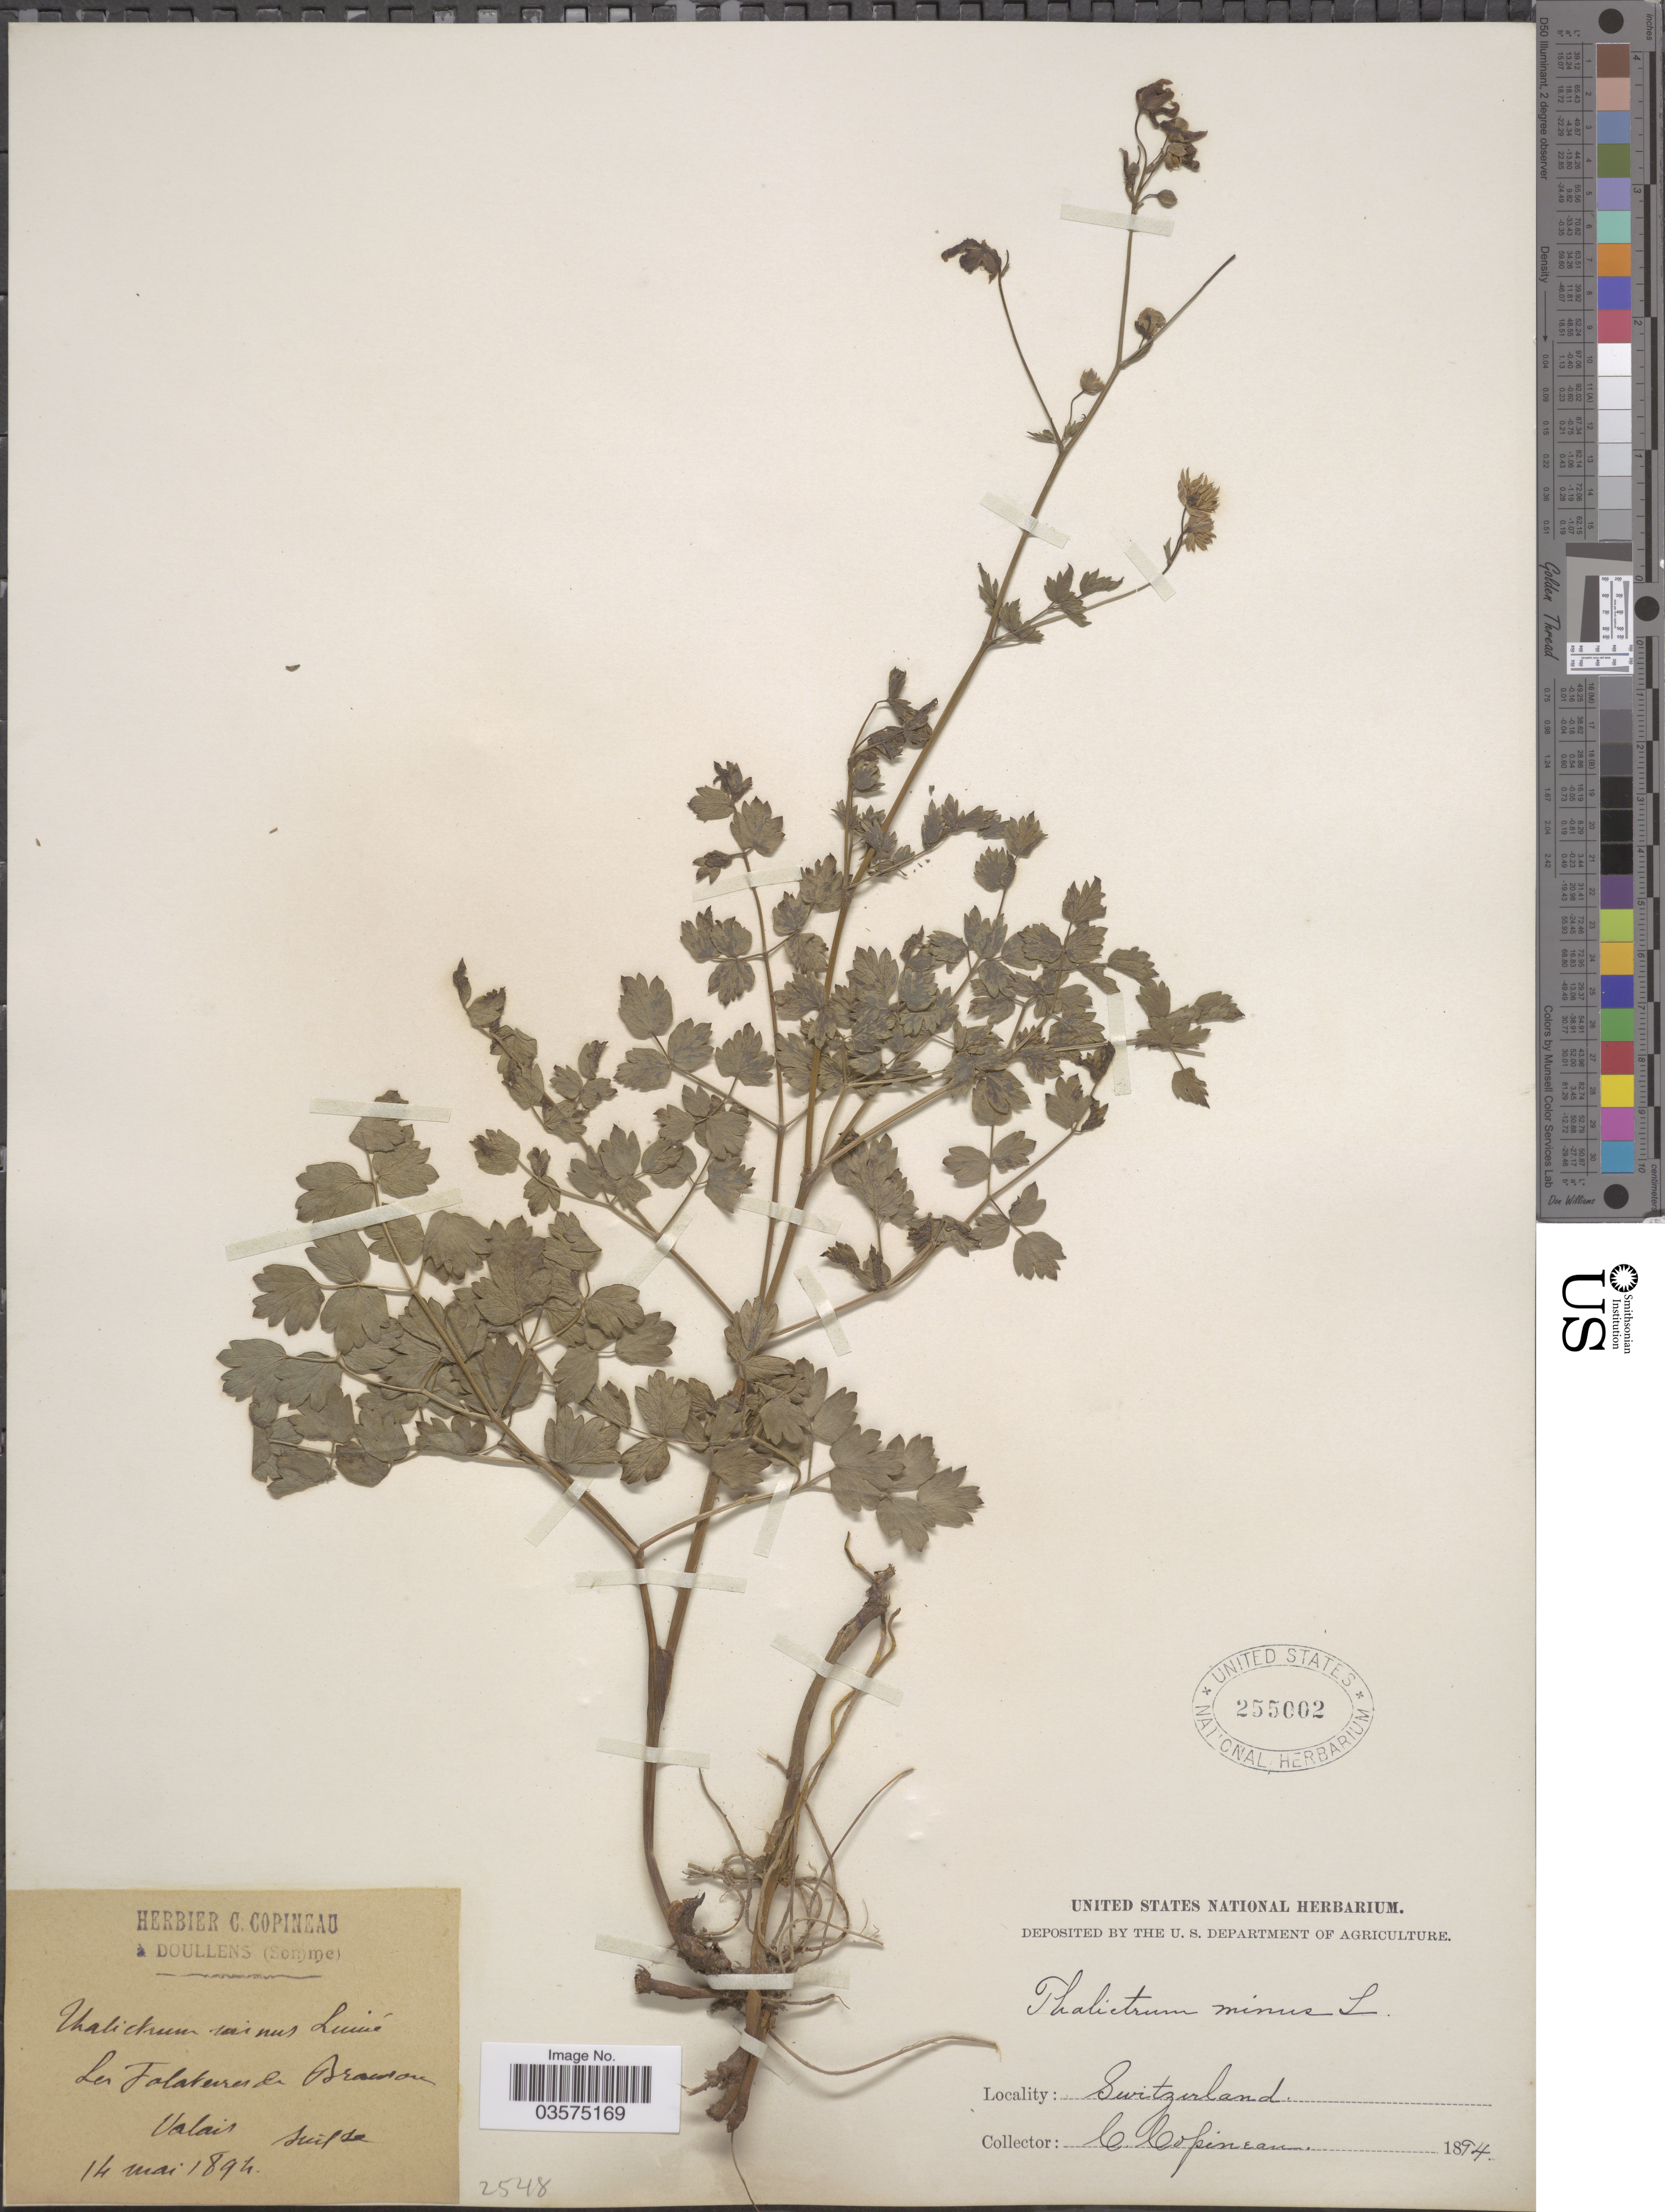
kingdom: Plantae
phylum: Tracheophyta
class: Magnoliopsida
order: Ranunculales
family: Ranunculaceae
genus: Thalictrum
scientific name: Thalictrum minus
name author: L.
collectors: C. Copineau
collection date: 1894-05-14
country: Switzerland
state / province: Valais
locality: Les Falatures de Brandon. Suisse.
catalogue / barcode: US 255002